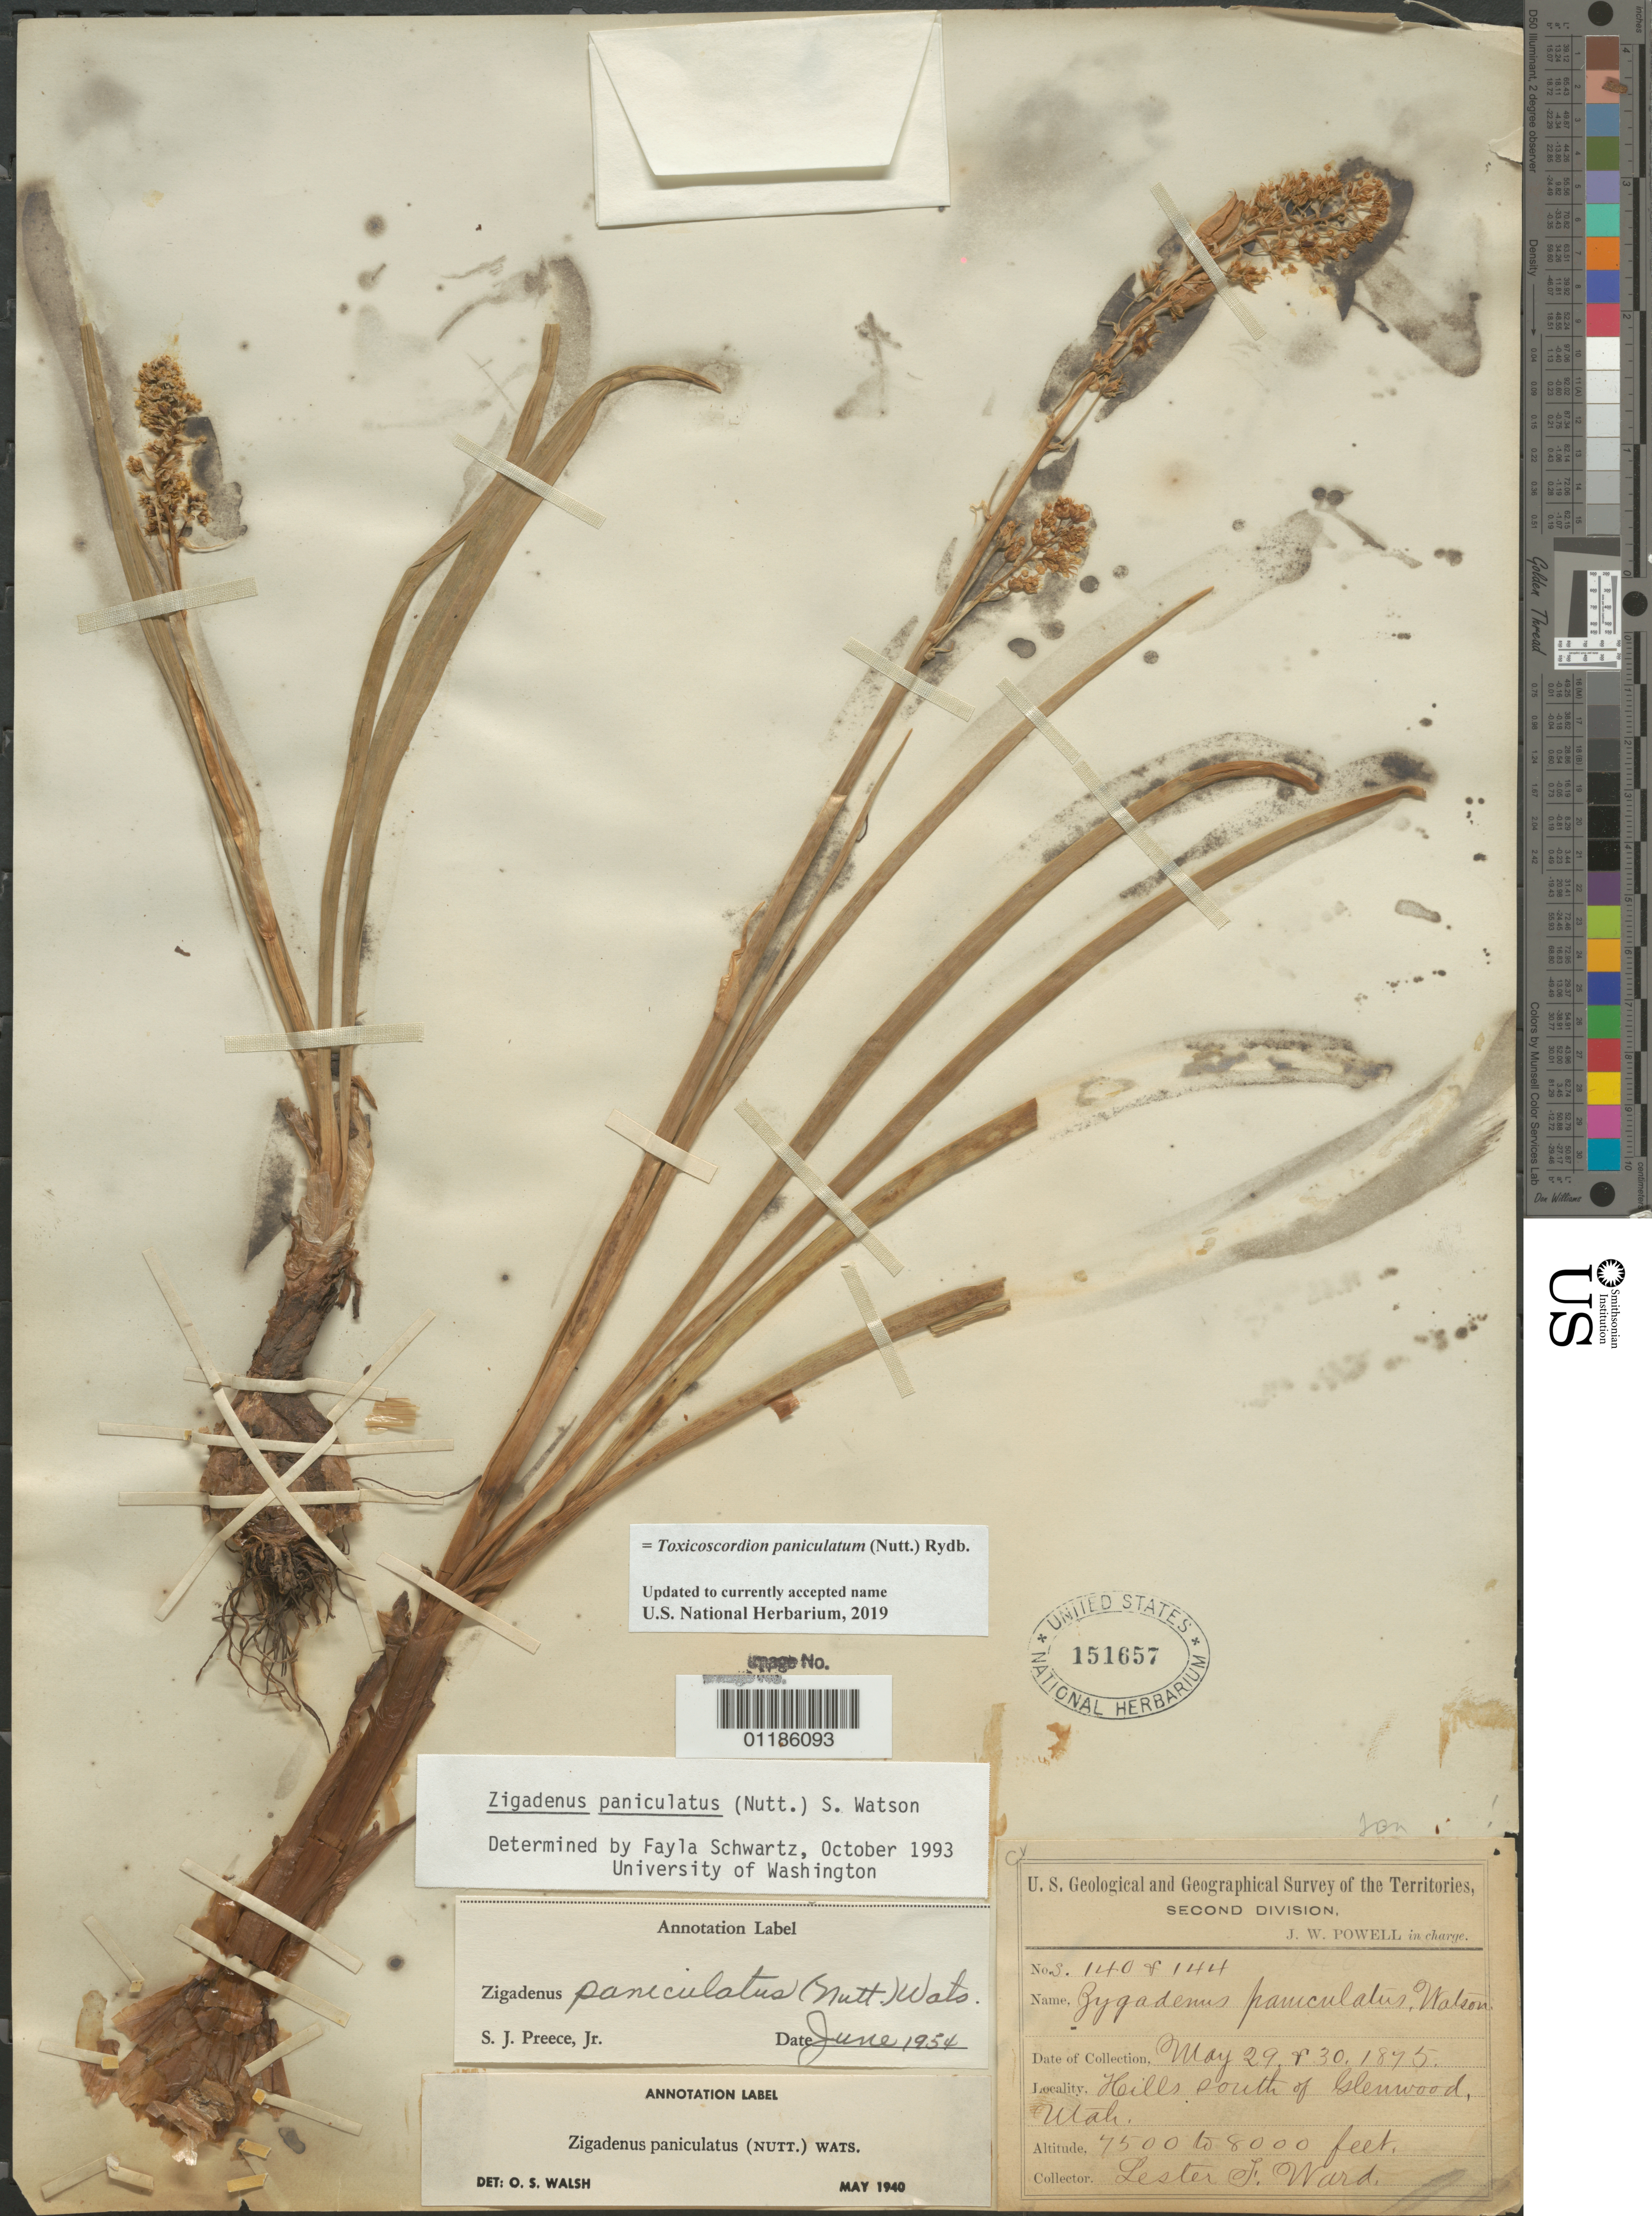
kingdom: Plantae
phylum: Tracheophyta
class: Liliopsida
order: Liliales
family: Melanthiaceae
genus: Toxicoscordion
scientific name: Toxicoscordion paniculatum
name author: (Nutt.) Rydb.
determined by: Strong, Mark T., (BOT), Smithsonian Institution - National Museum of Natural History (UNITED STATES)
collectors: L. F. Ward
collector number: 140 & 144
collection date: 1875-05-29/1875-08-30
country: United States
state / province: Utah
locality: Hills south of Glenwood.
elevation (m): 2286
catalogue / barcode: US 151657